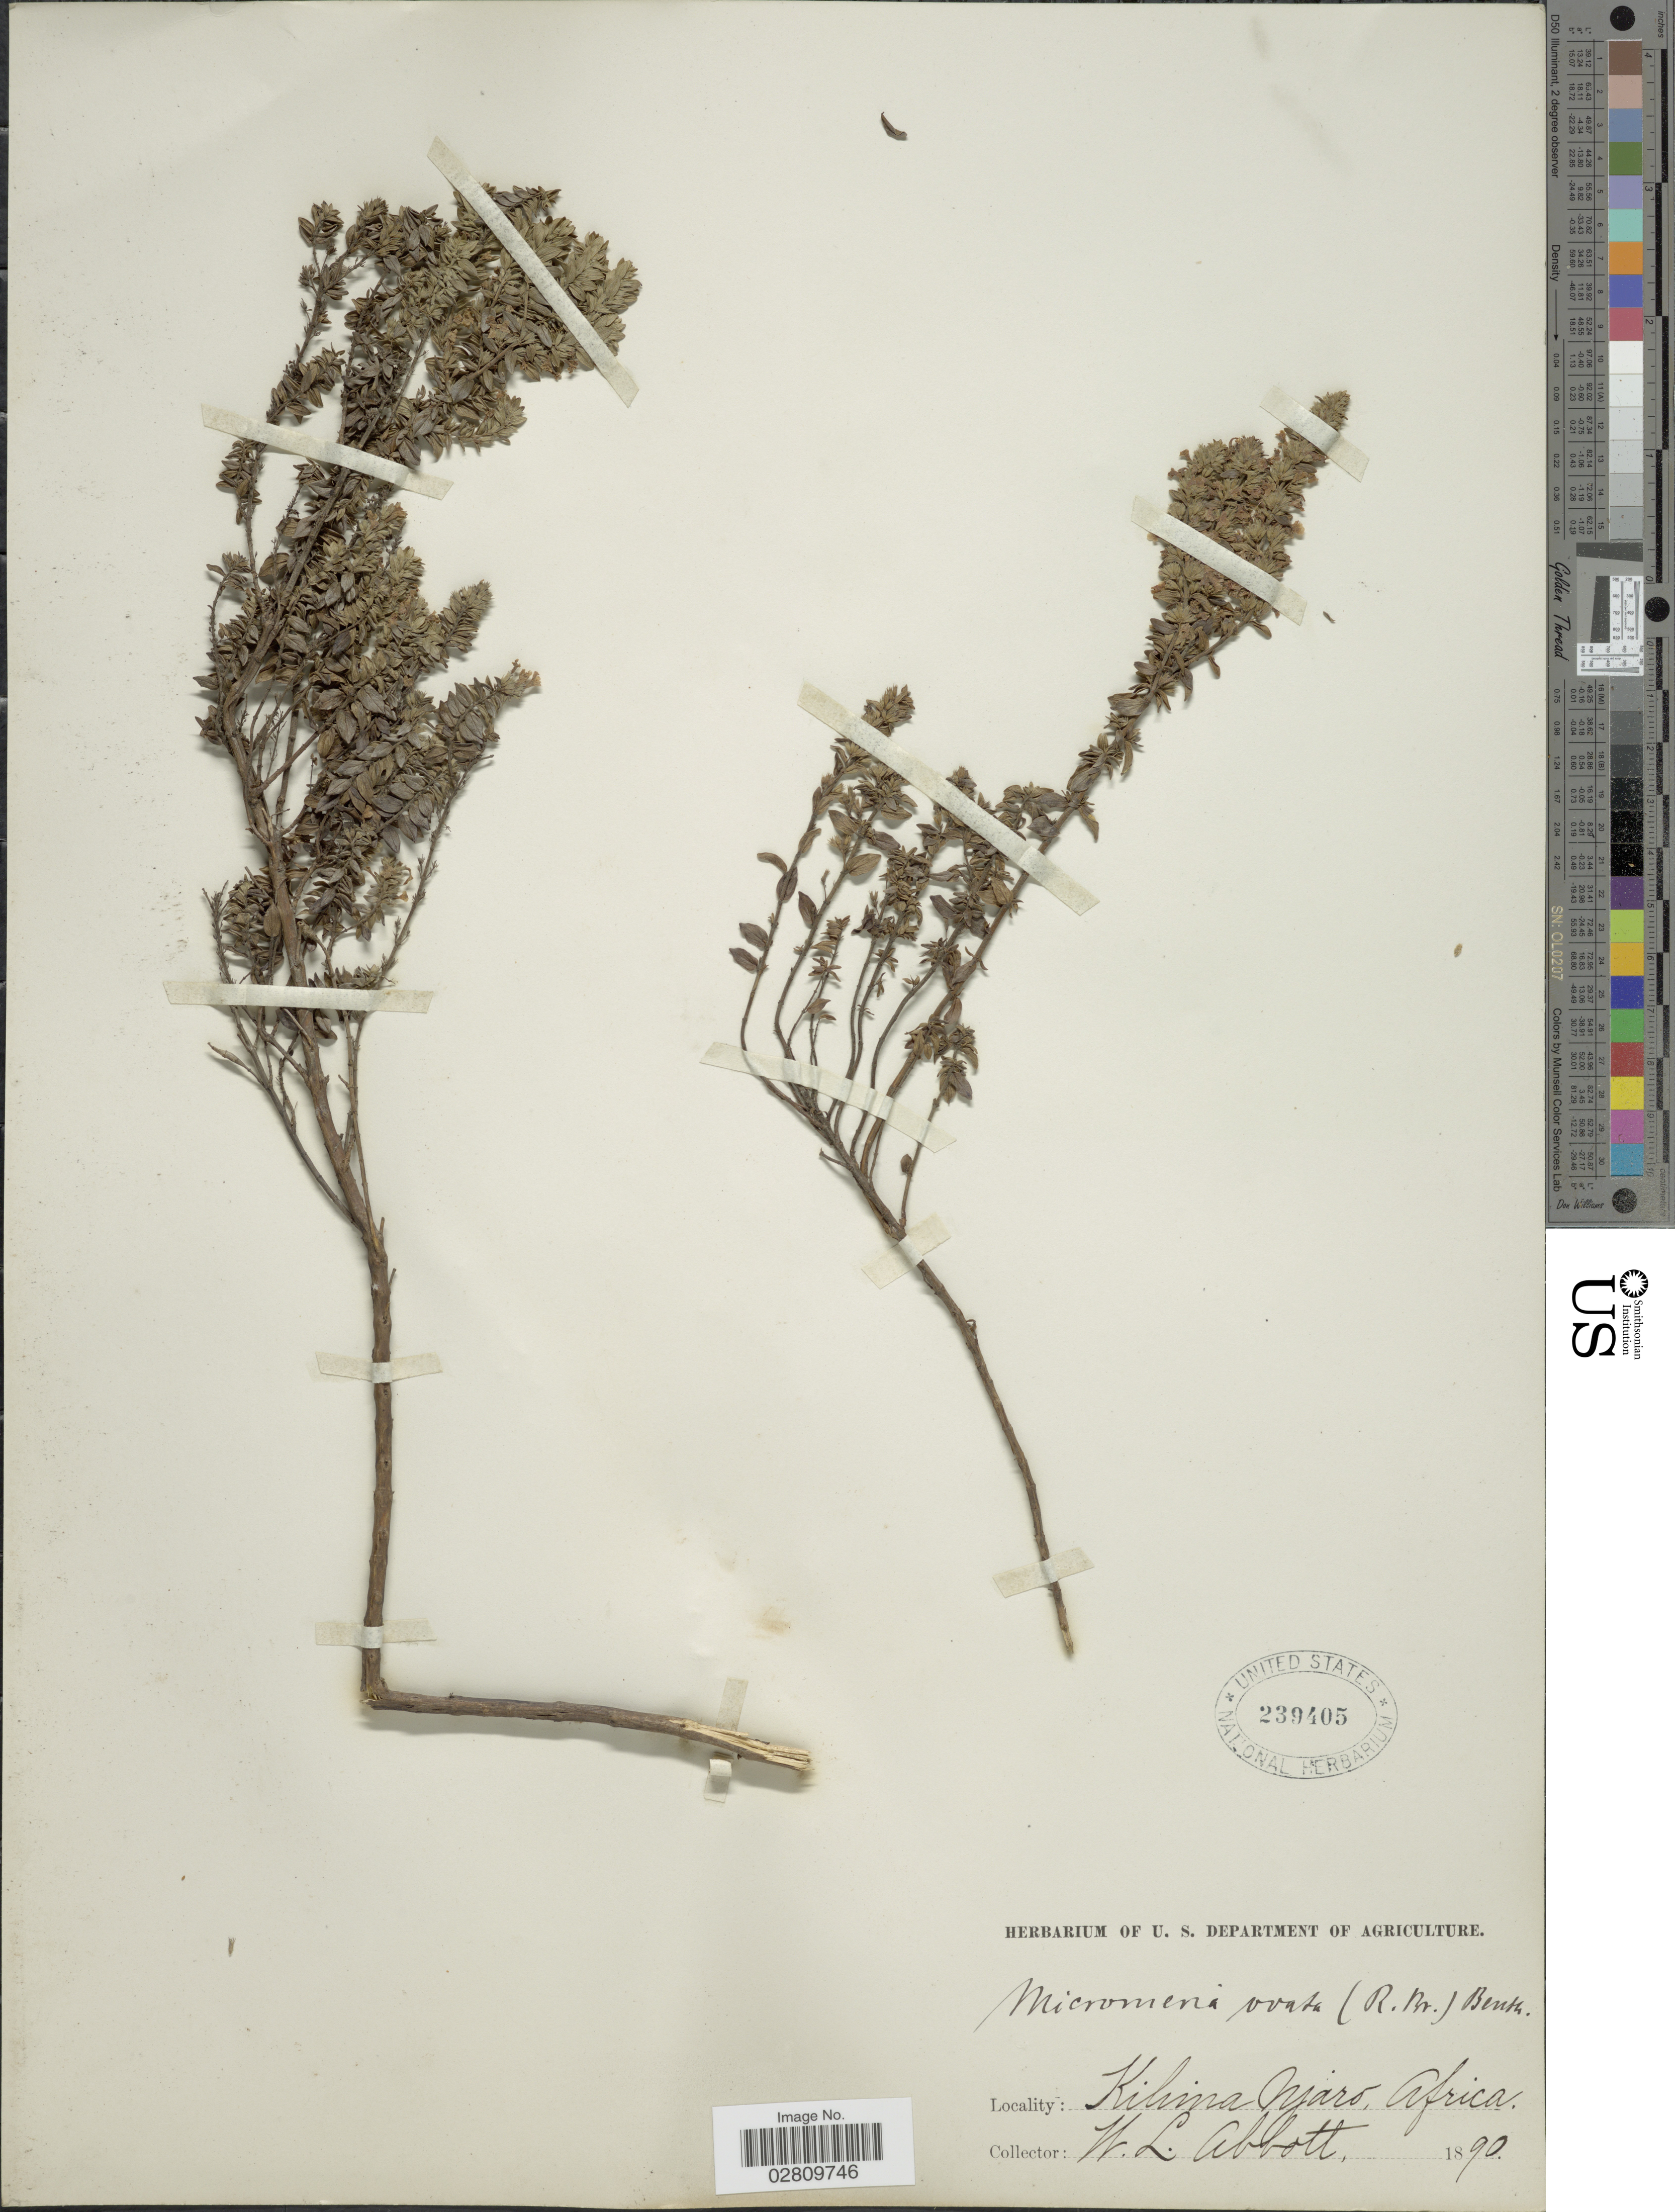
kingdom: Plantae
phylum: Tracheophyta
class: Magnoliopsida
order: Lamiales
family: Lamiaceae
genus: Micromeria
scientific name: Micromeria ovata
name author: Benth.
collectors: W. L. Abbott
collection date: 1890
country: Tanzania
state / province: Kilimanjaro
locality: Africa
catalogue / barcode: US 239405